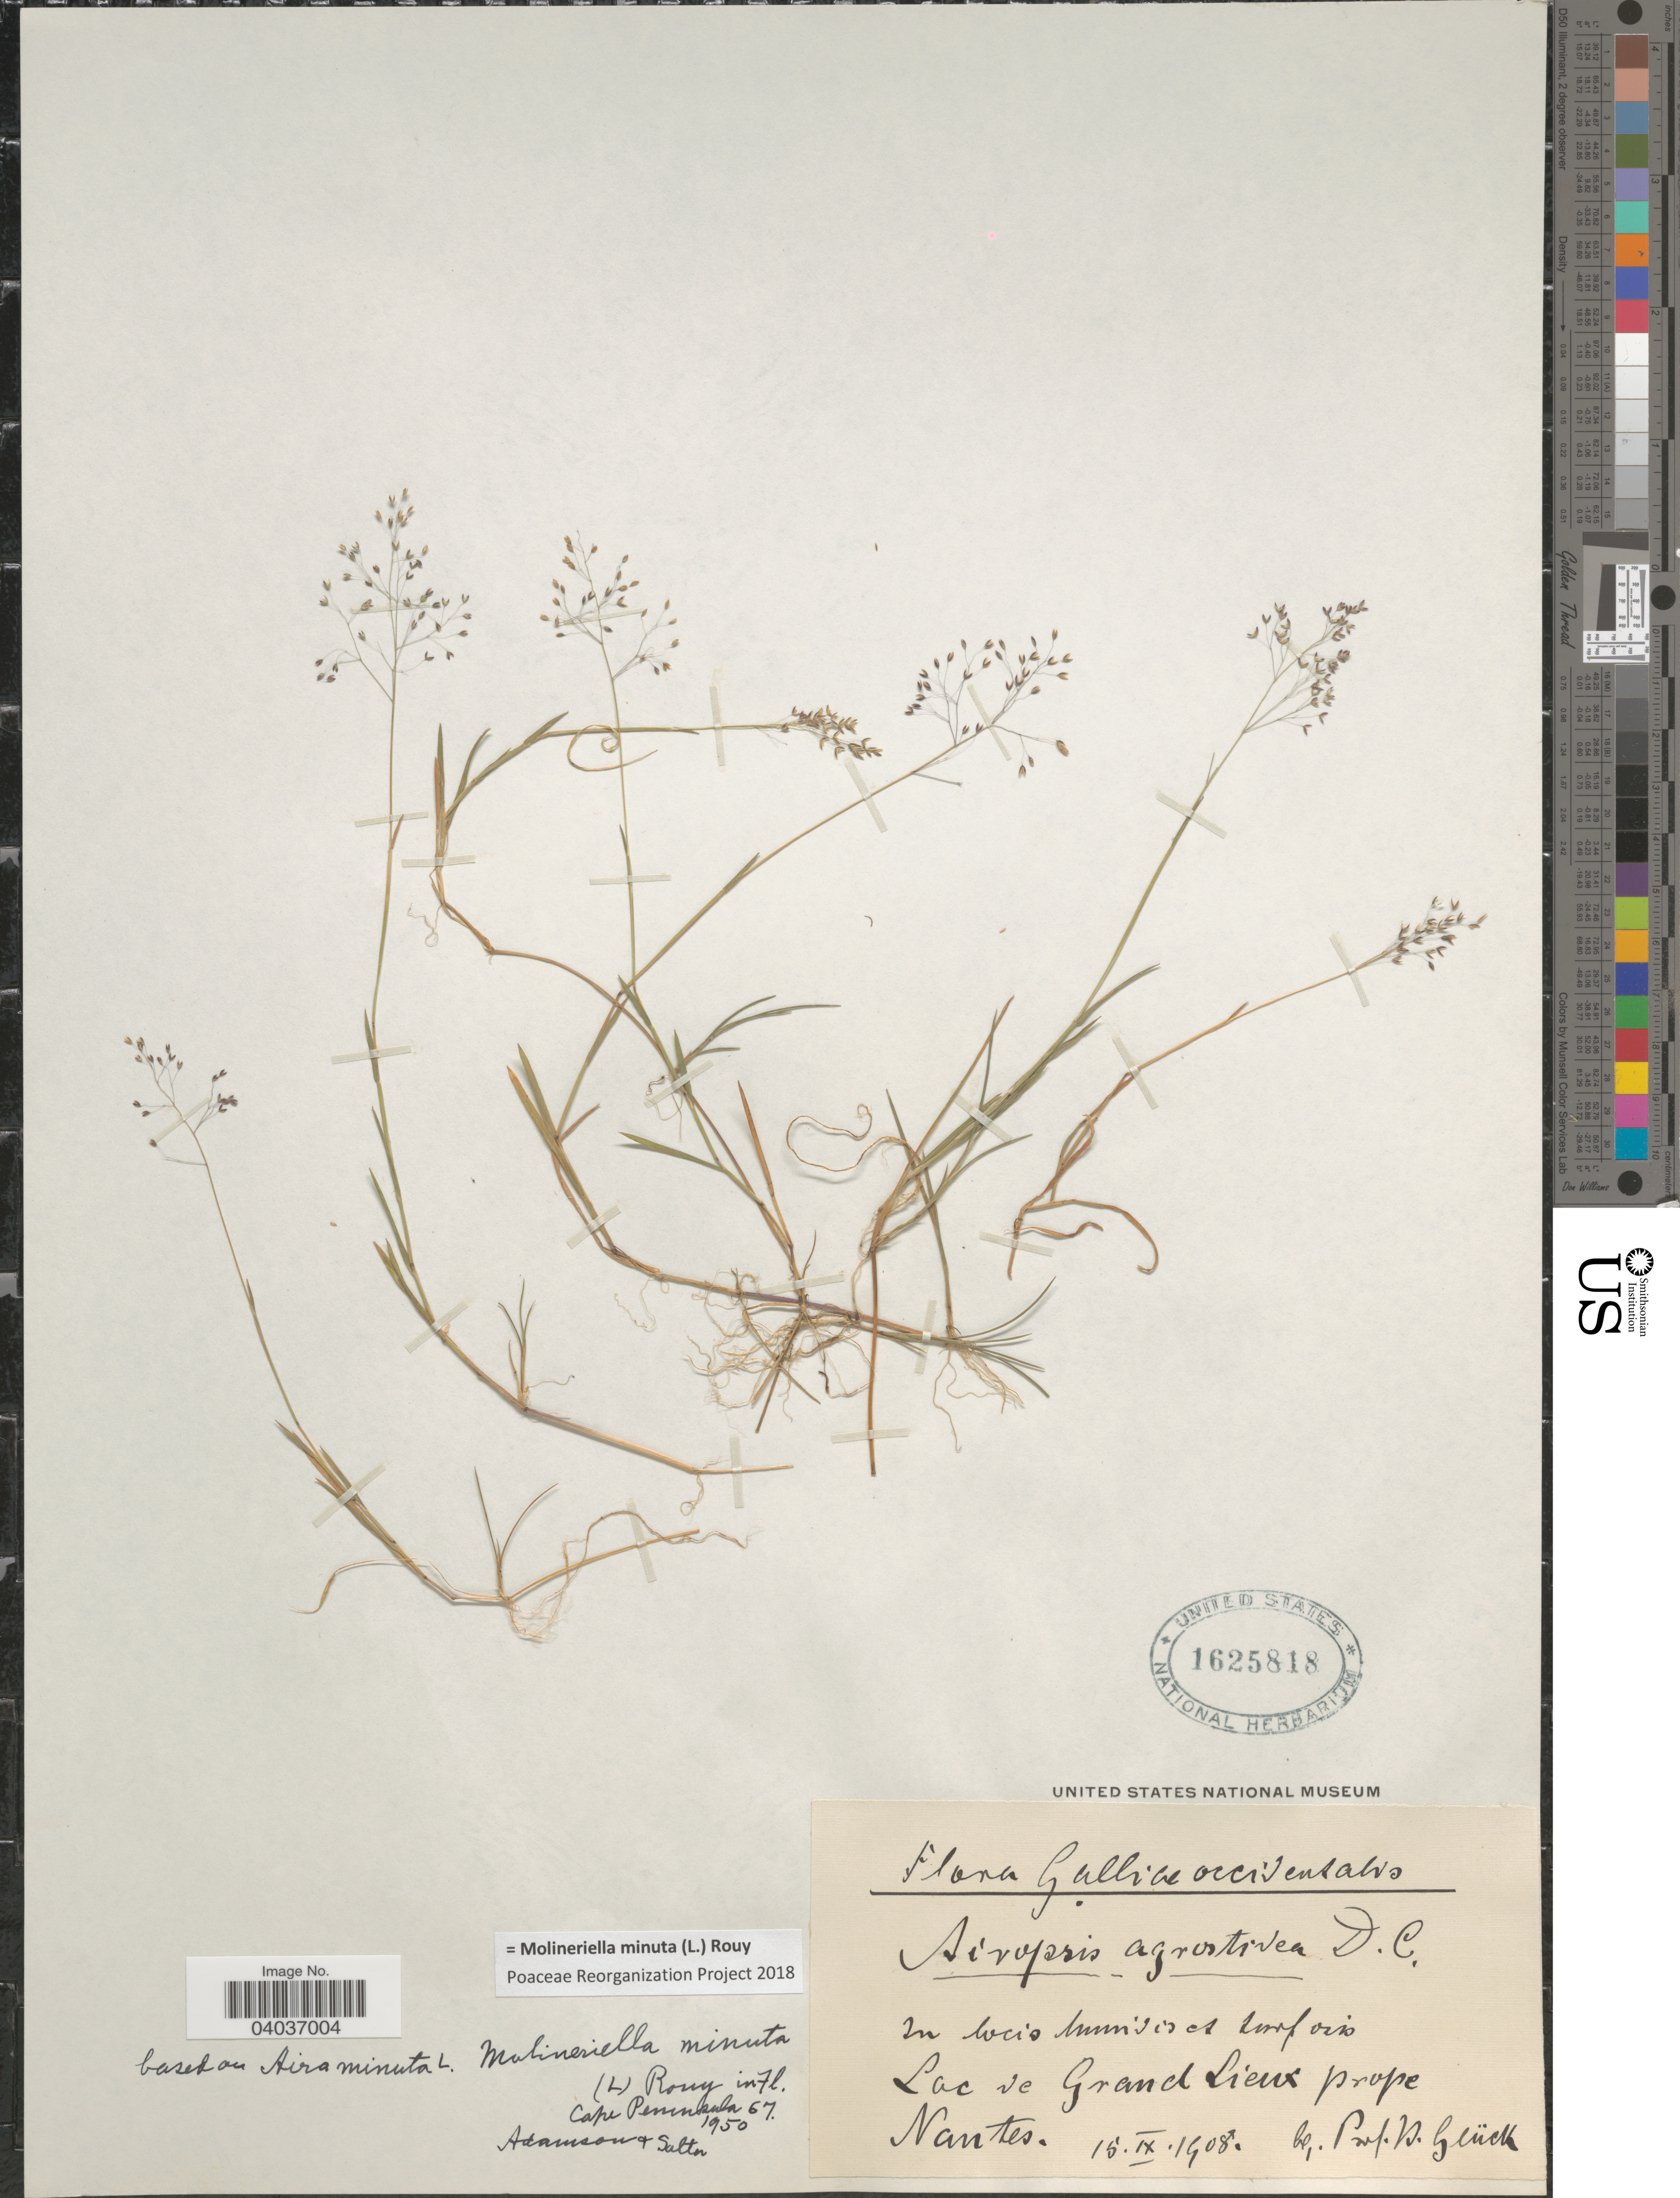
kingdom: Plantae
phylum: Tracheophyta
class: Liliopsida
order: Poales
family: Poaceae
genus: Molineriella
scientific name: Molineriella minuta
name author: (L.) Rouy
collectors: H. Glück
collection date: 1908-09-15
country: France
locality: Galliae occidentalis. In locis humidis et turfosis Lac de Grand Lieux prope Nantes.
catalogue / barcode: US 1625818